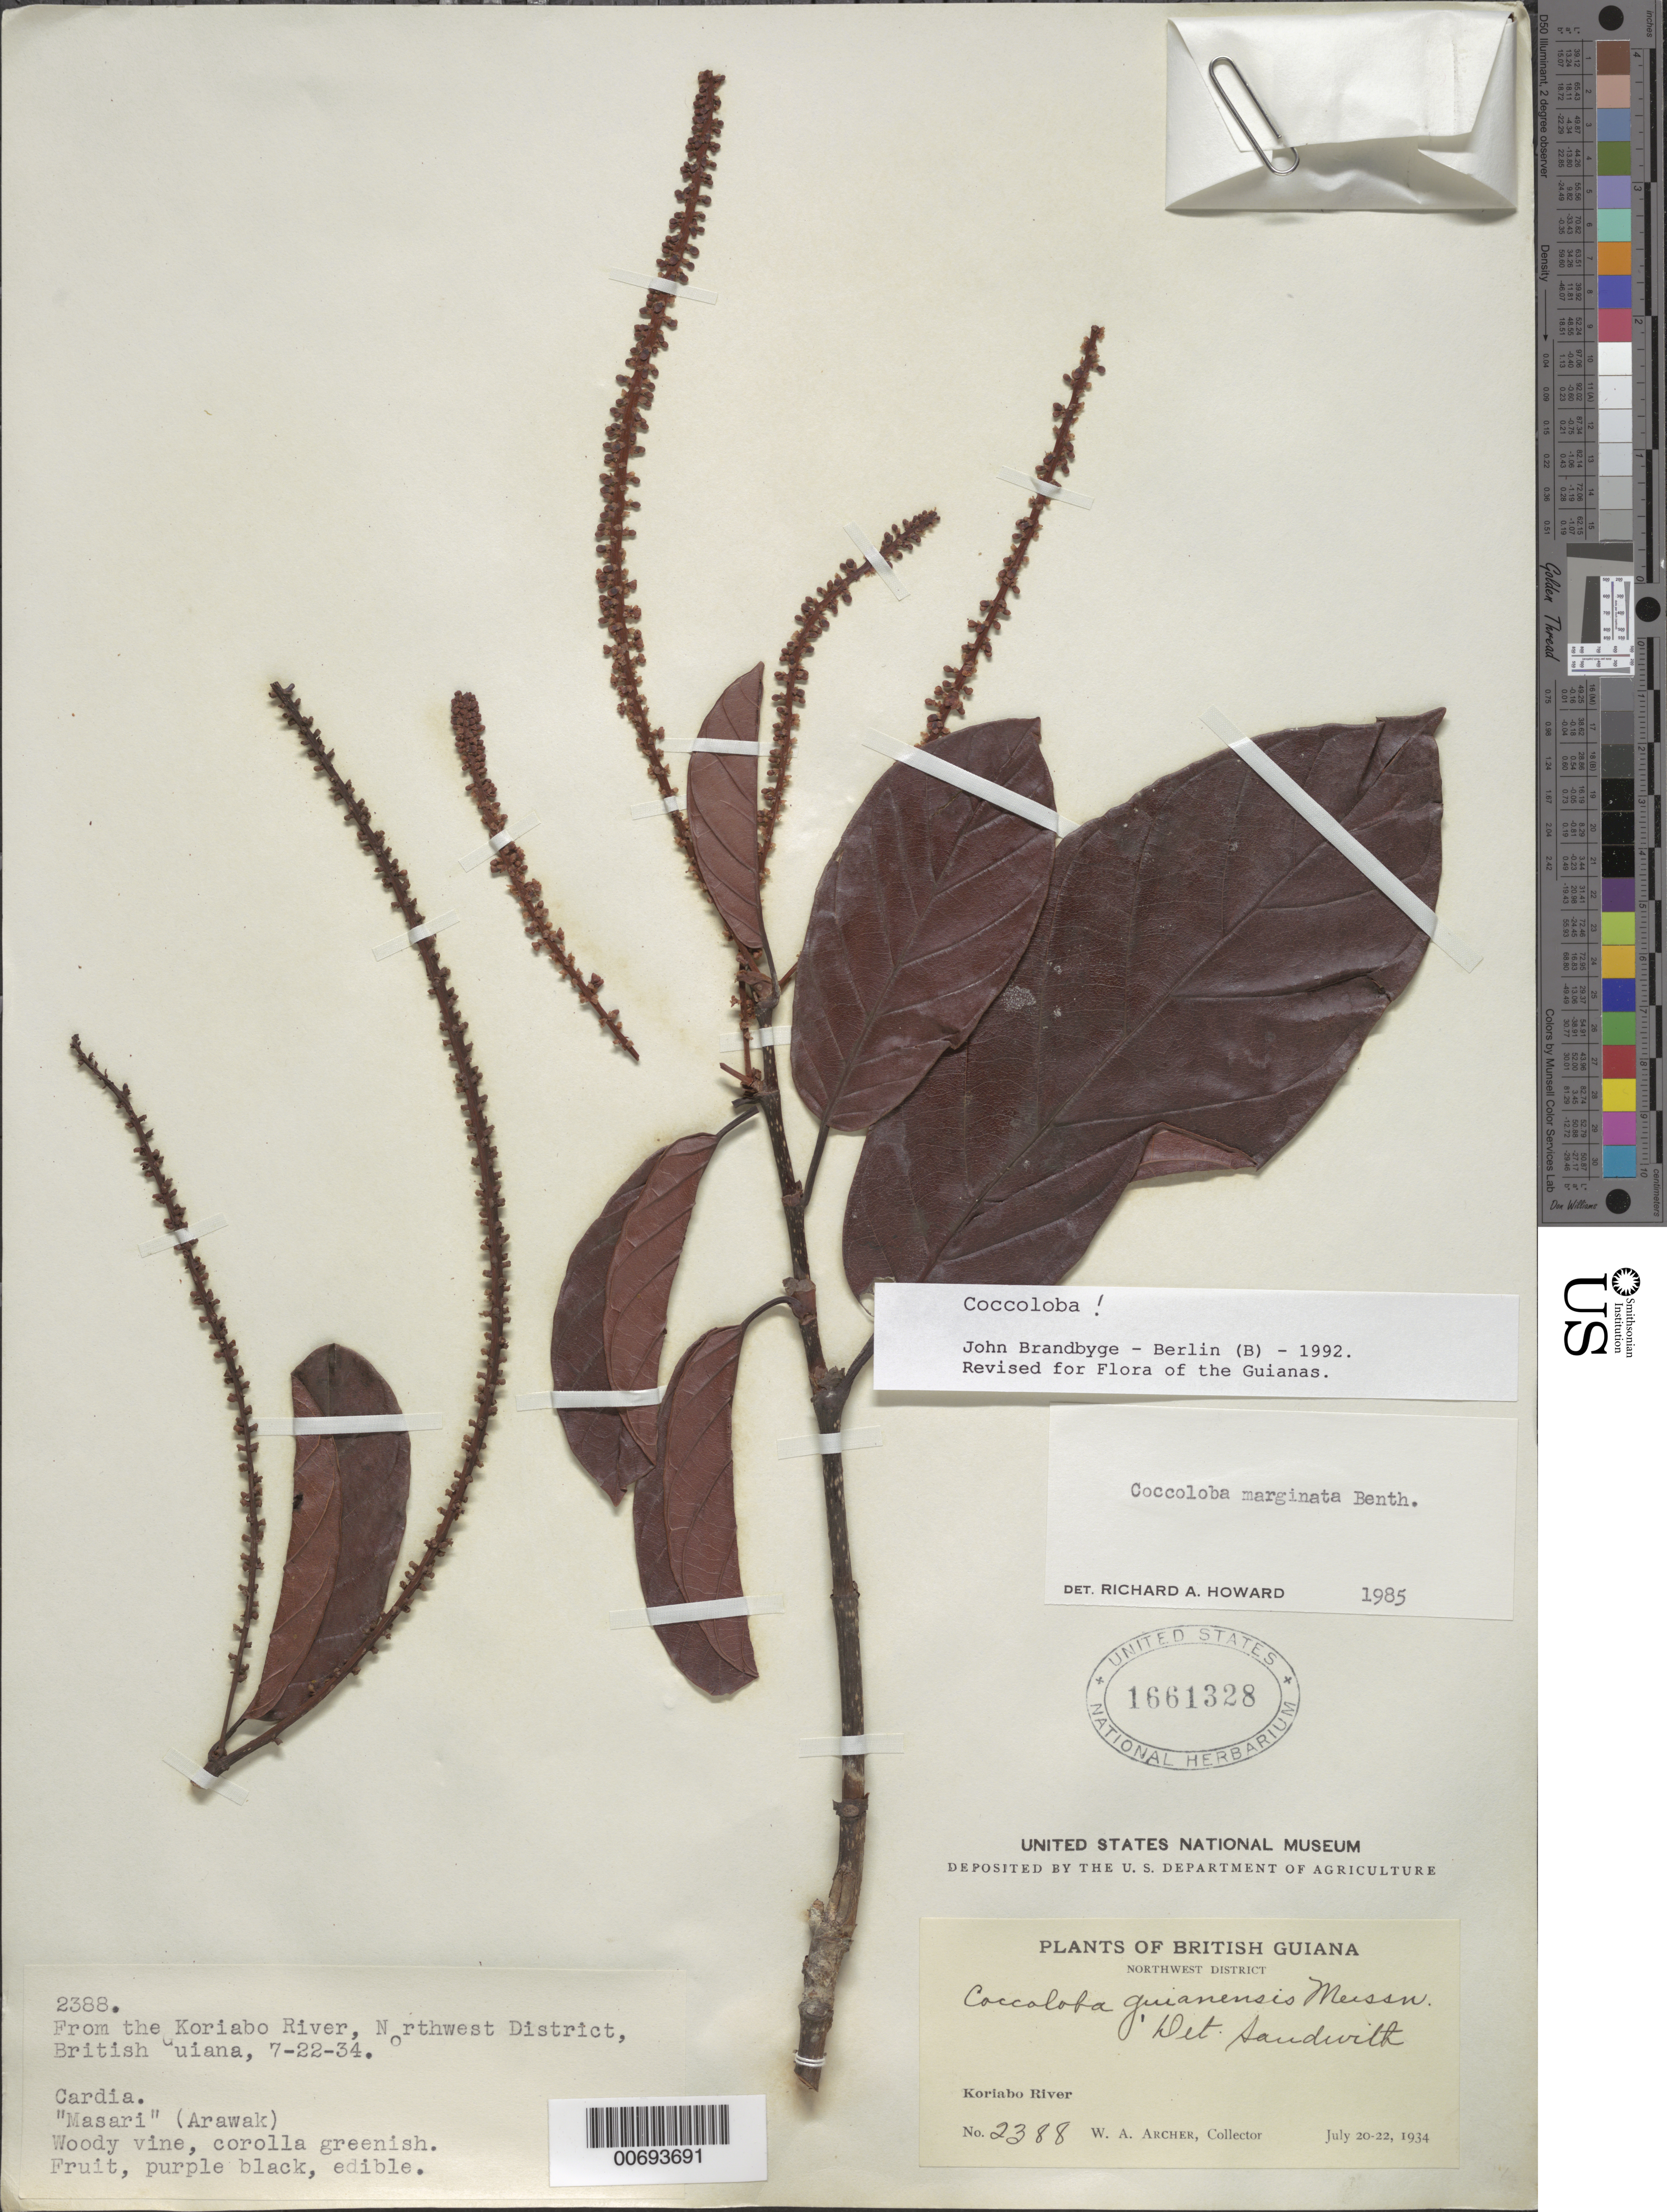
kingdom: Plantae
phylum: Tracheophyta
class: Magnoliopsida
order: Caryophyllales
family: Polygonaceae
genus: Coccoloba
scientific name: Coccoloba marginata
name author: Benth.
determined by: Brandbyge, J.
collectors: W. A. Archer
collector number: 2388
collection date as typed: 20-Jul-34 to 22-Jul-34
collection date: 1934-07-20/1934-07-22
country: Guyana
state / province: Barima-Waini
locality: Koriabo River, NW Dist.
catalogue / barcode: US 1661328